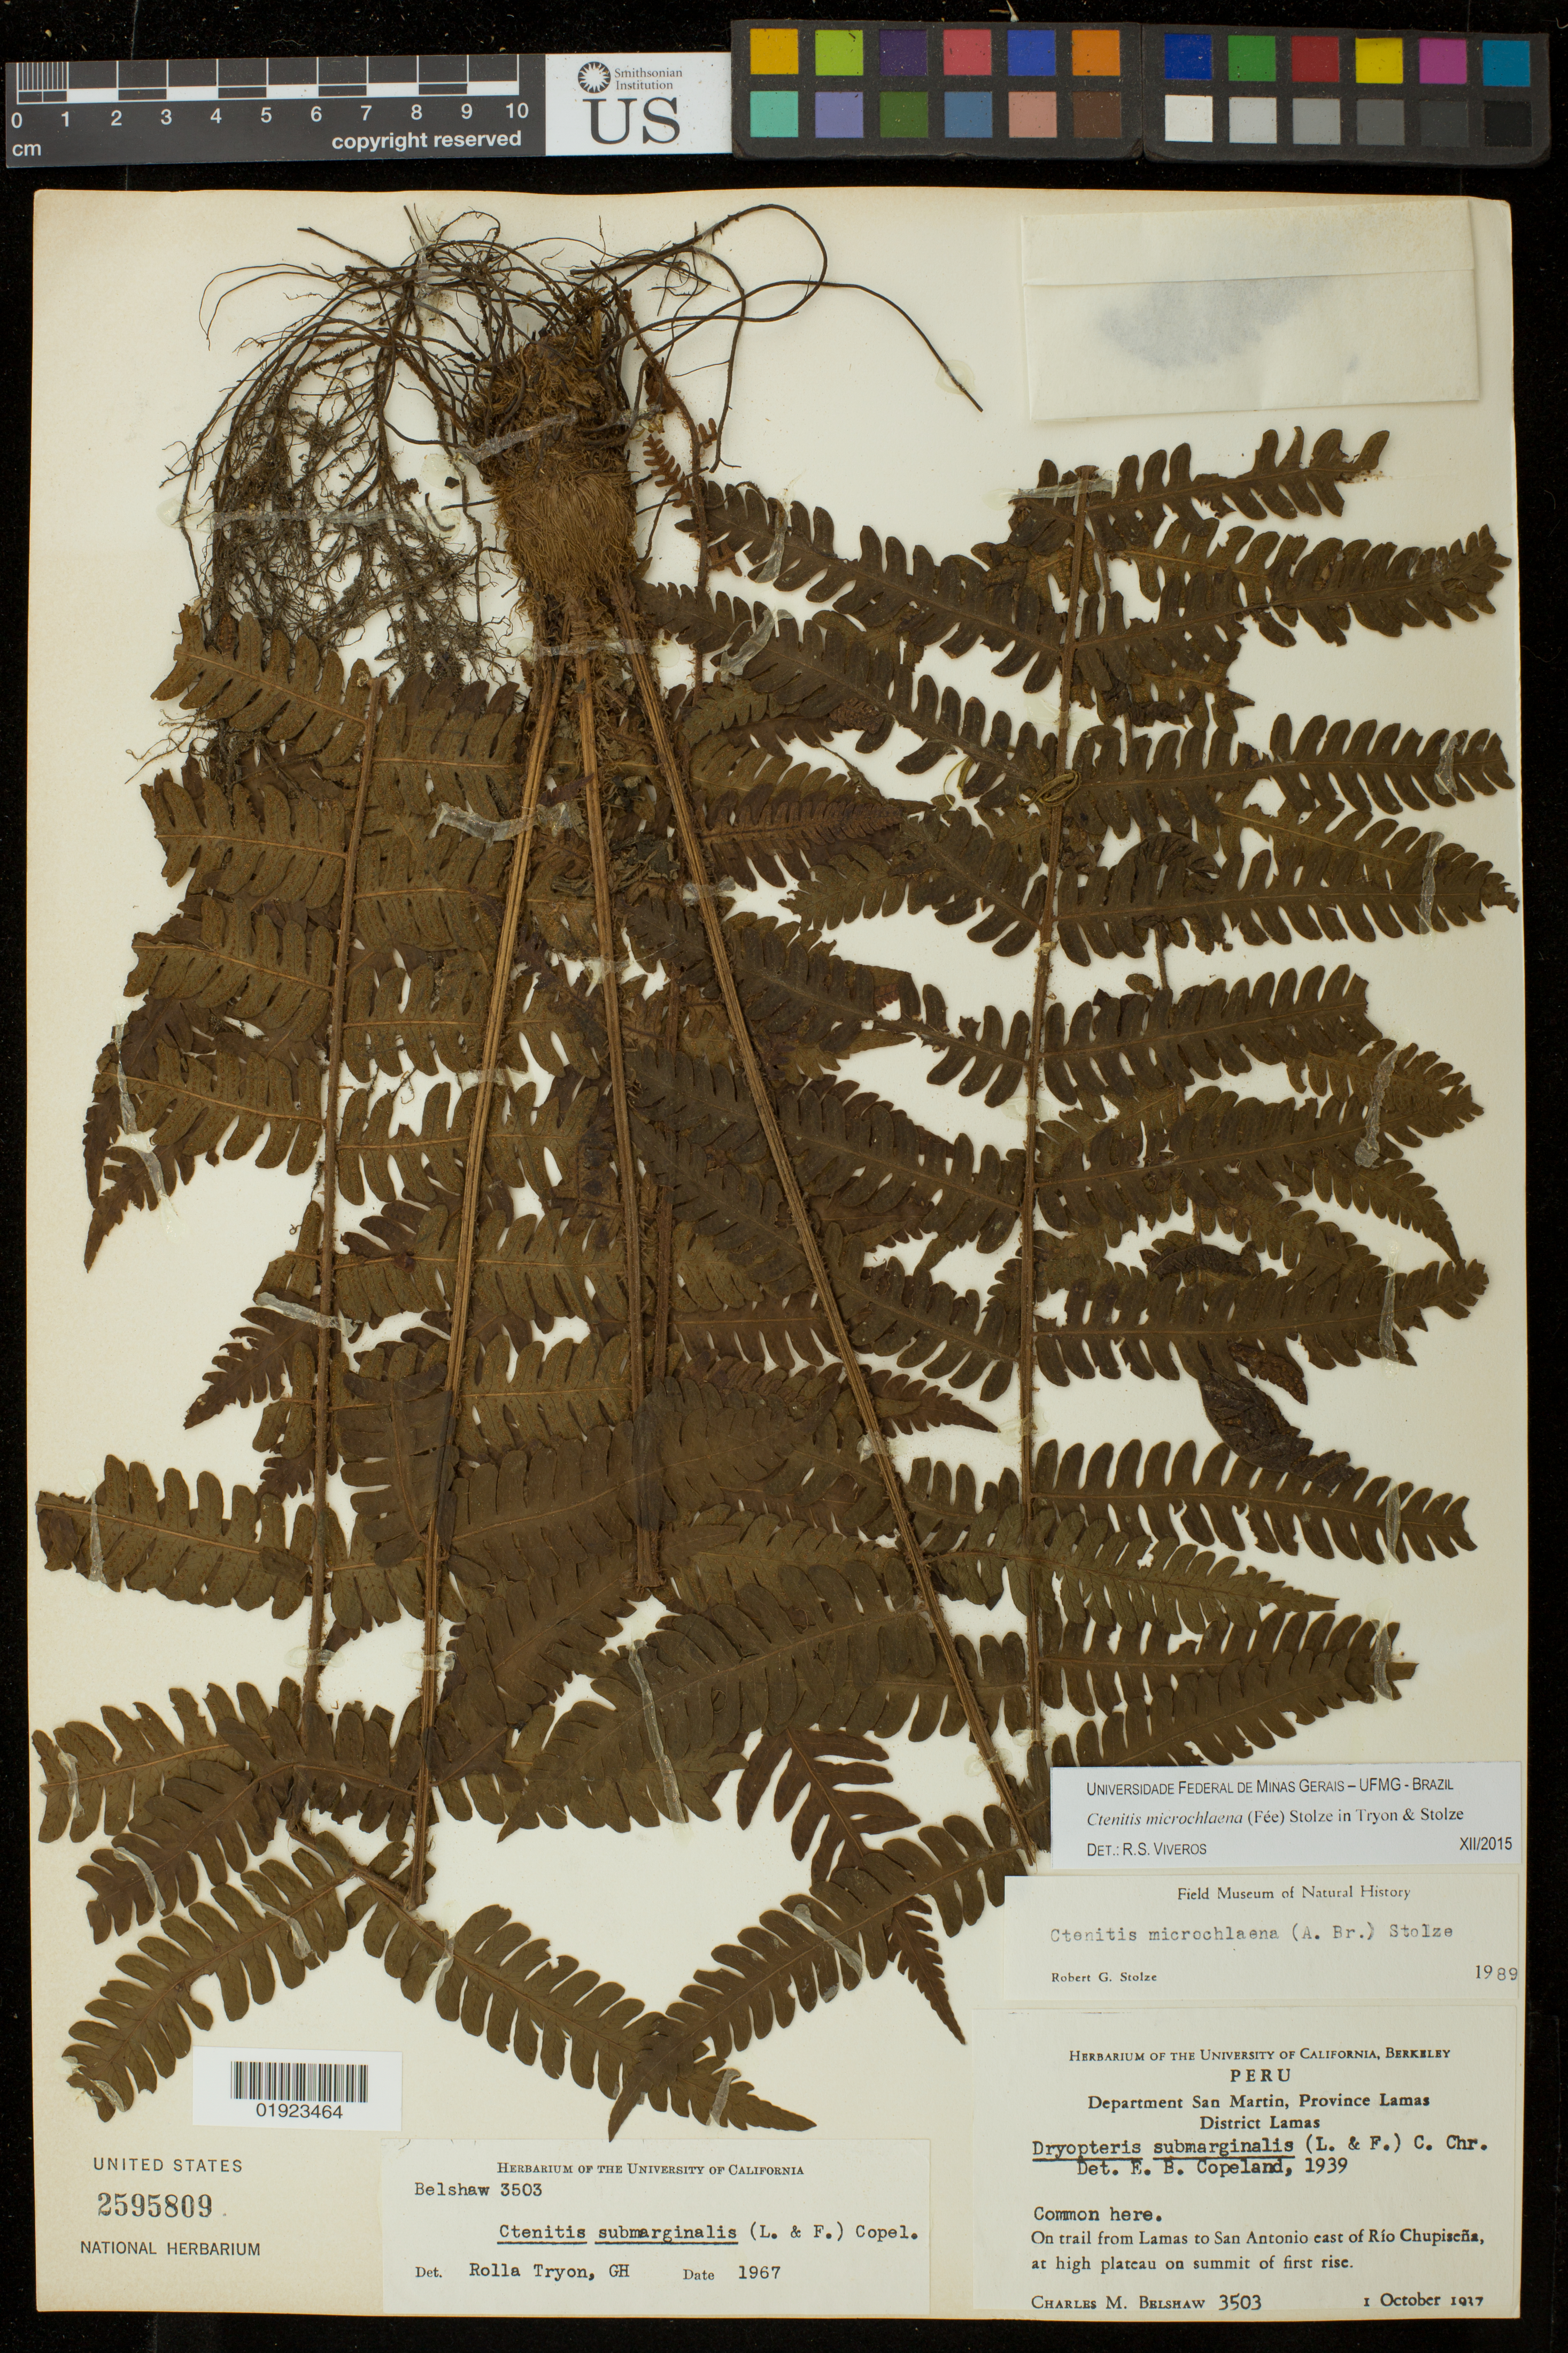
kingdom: Plantae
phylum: Tracheophyta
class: Polypodiopsida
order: Polypodiales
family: Dryopteridaceae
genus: Ctenitis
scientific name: Ctenitis microchlaena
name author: (Fée) Stolze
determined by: Viveros, R. S.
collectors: C. Shaw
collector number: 3503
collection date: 1937-10-01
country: Peru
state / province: San Martín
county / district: Lamas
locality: On trail from Lamas to San Antonio east of Rio Chupisena.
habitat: High plateau on summit of first rise.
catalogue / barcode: US 2595809